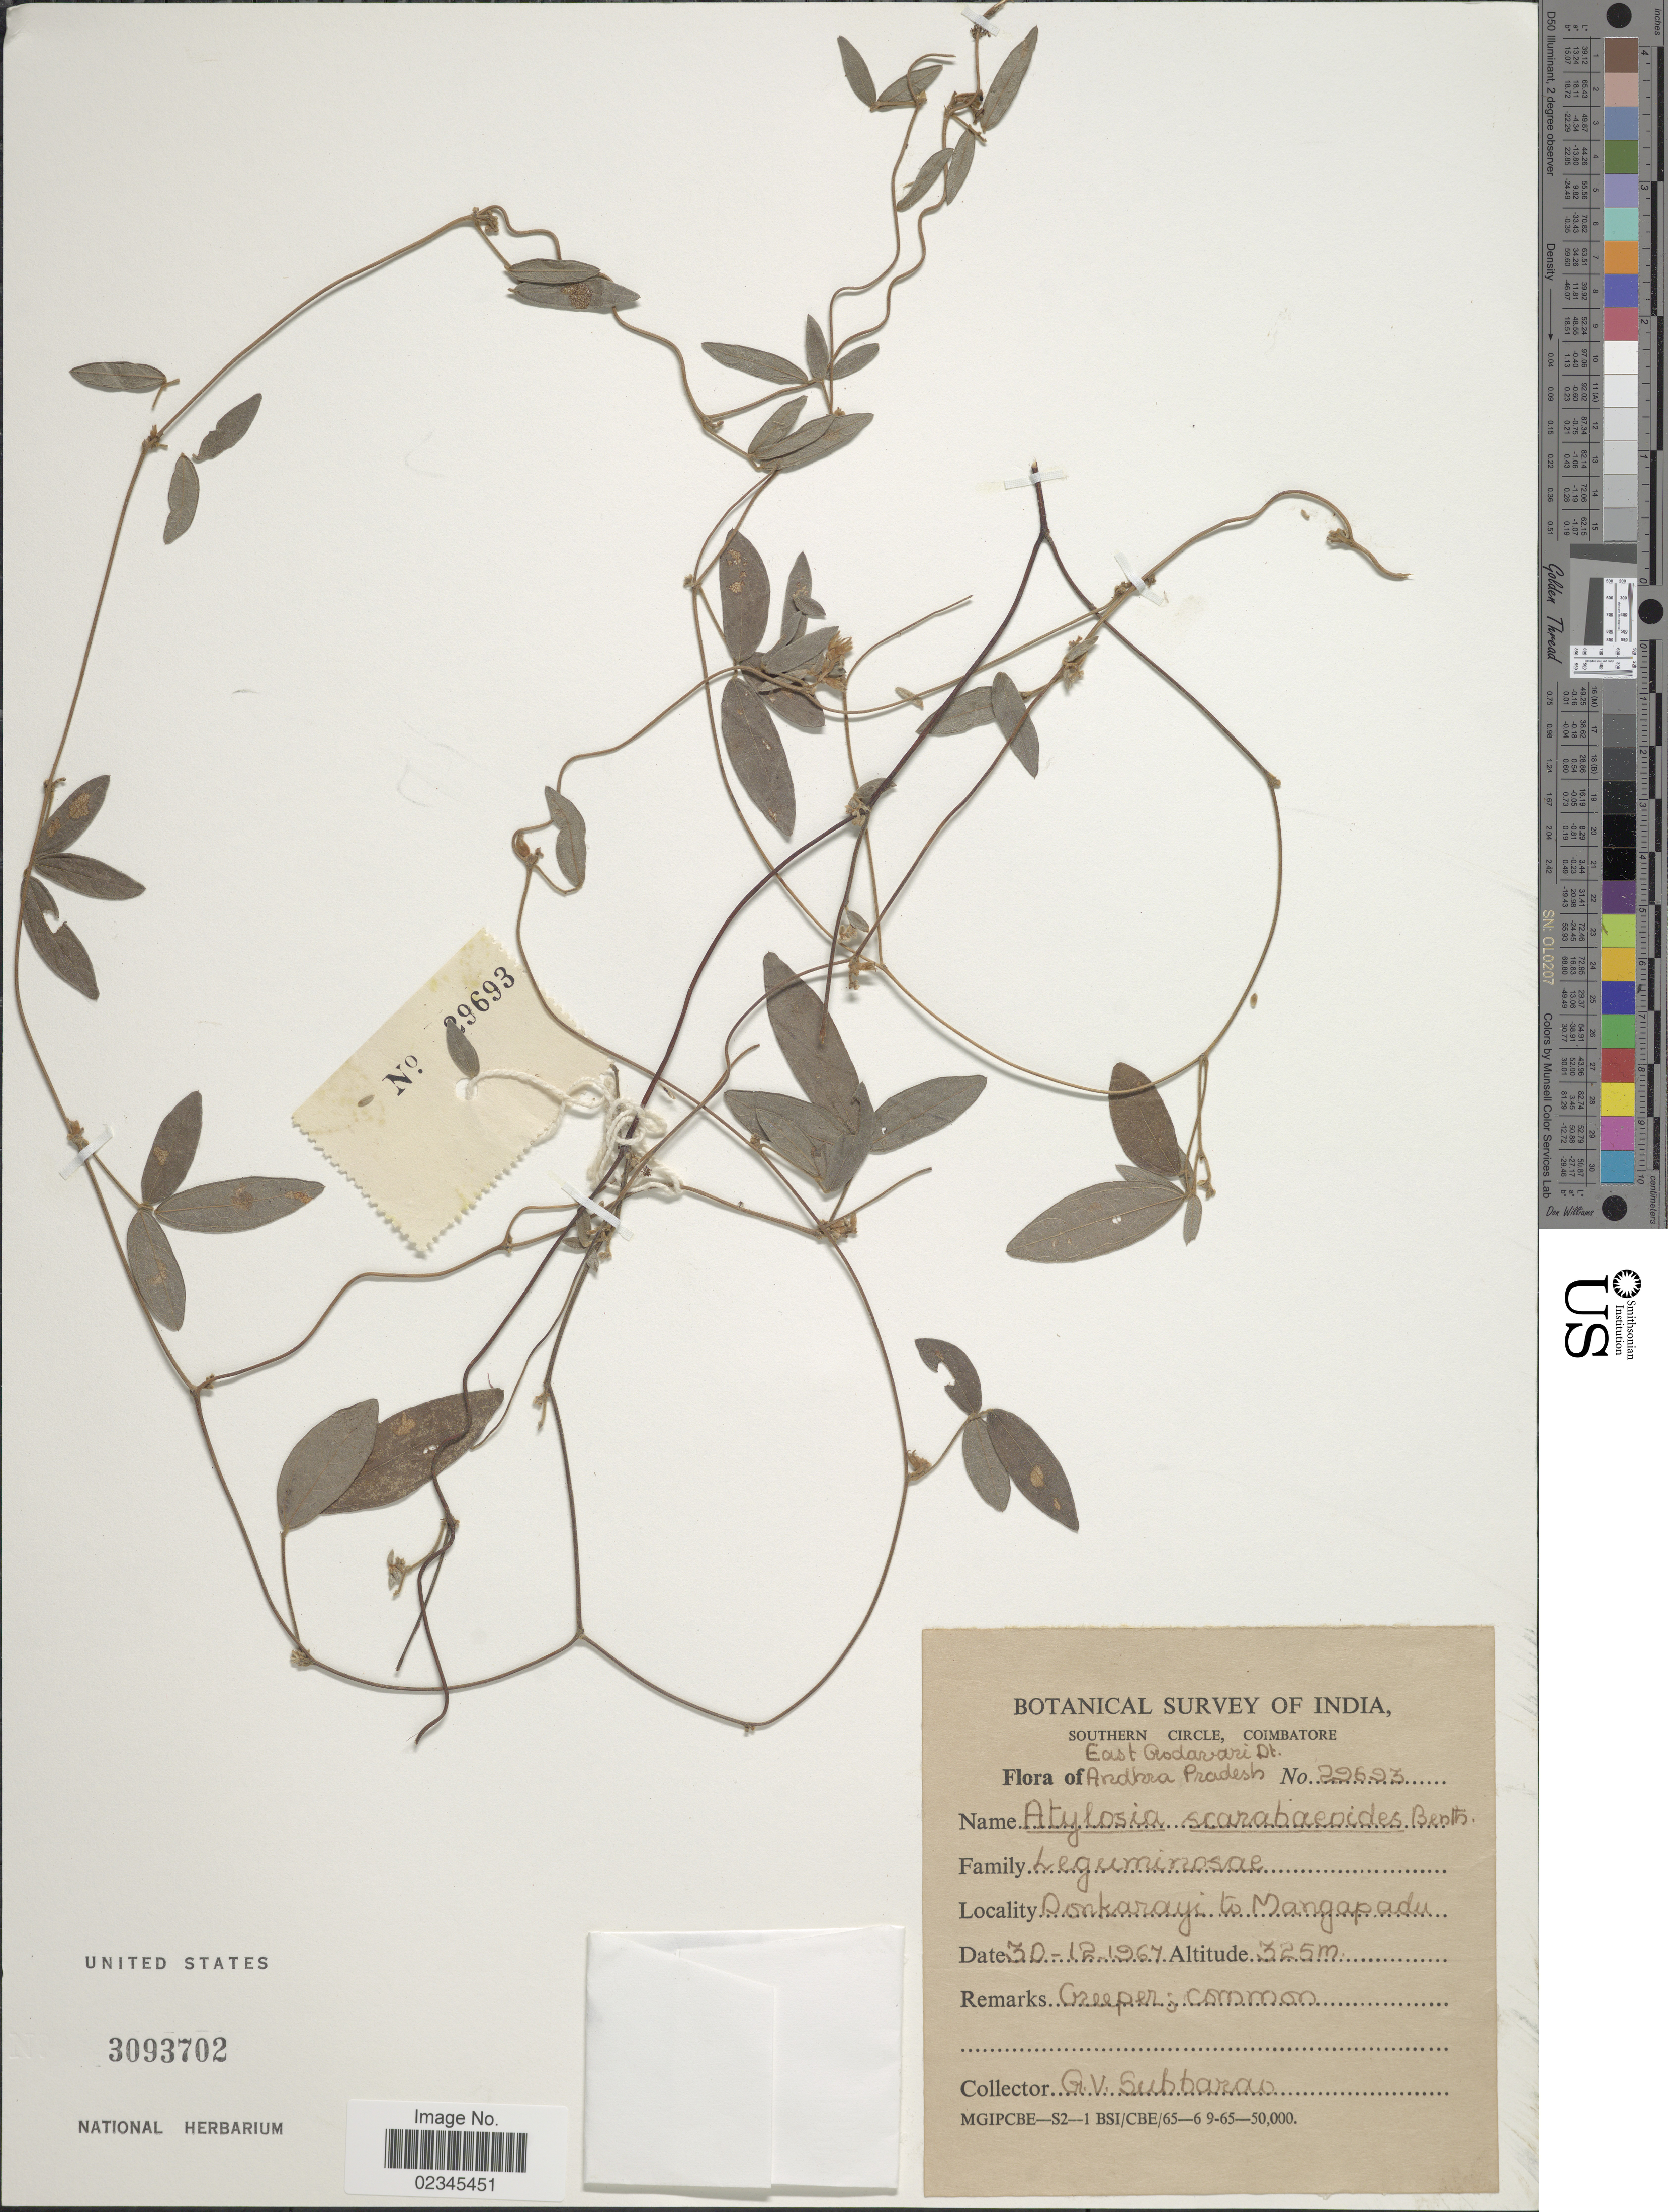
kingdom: Plantae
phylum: Tracheophyta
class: Magnoliopsida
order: Fabales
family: Fabaceae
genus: Cajanus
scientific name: Cajanus scarabaeoides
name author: (L.) Thou. ex Graham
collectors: G. Subbarao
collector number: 29693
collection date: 1967-12-30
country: India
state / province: Andhra Pradesh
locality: East Godavari Dt., Donkarayi to Mangapadu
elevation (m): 325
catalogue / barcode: US 3093702